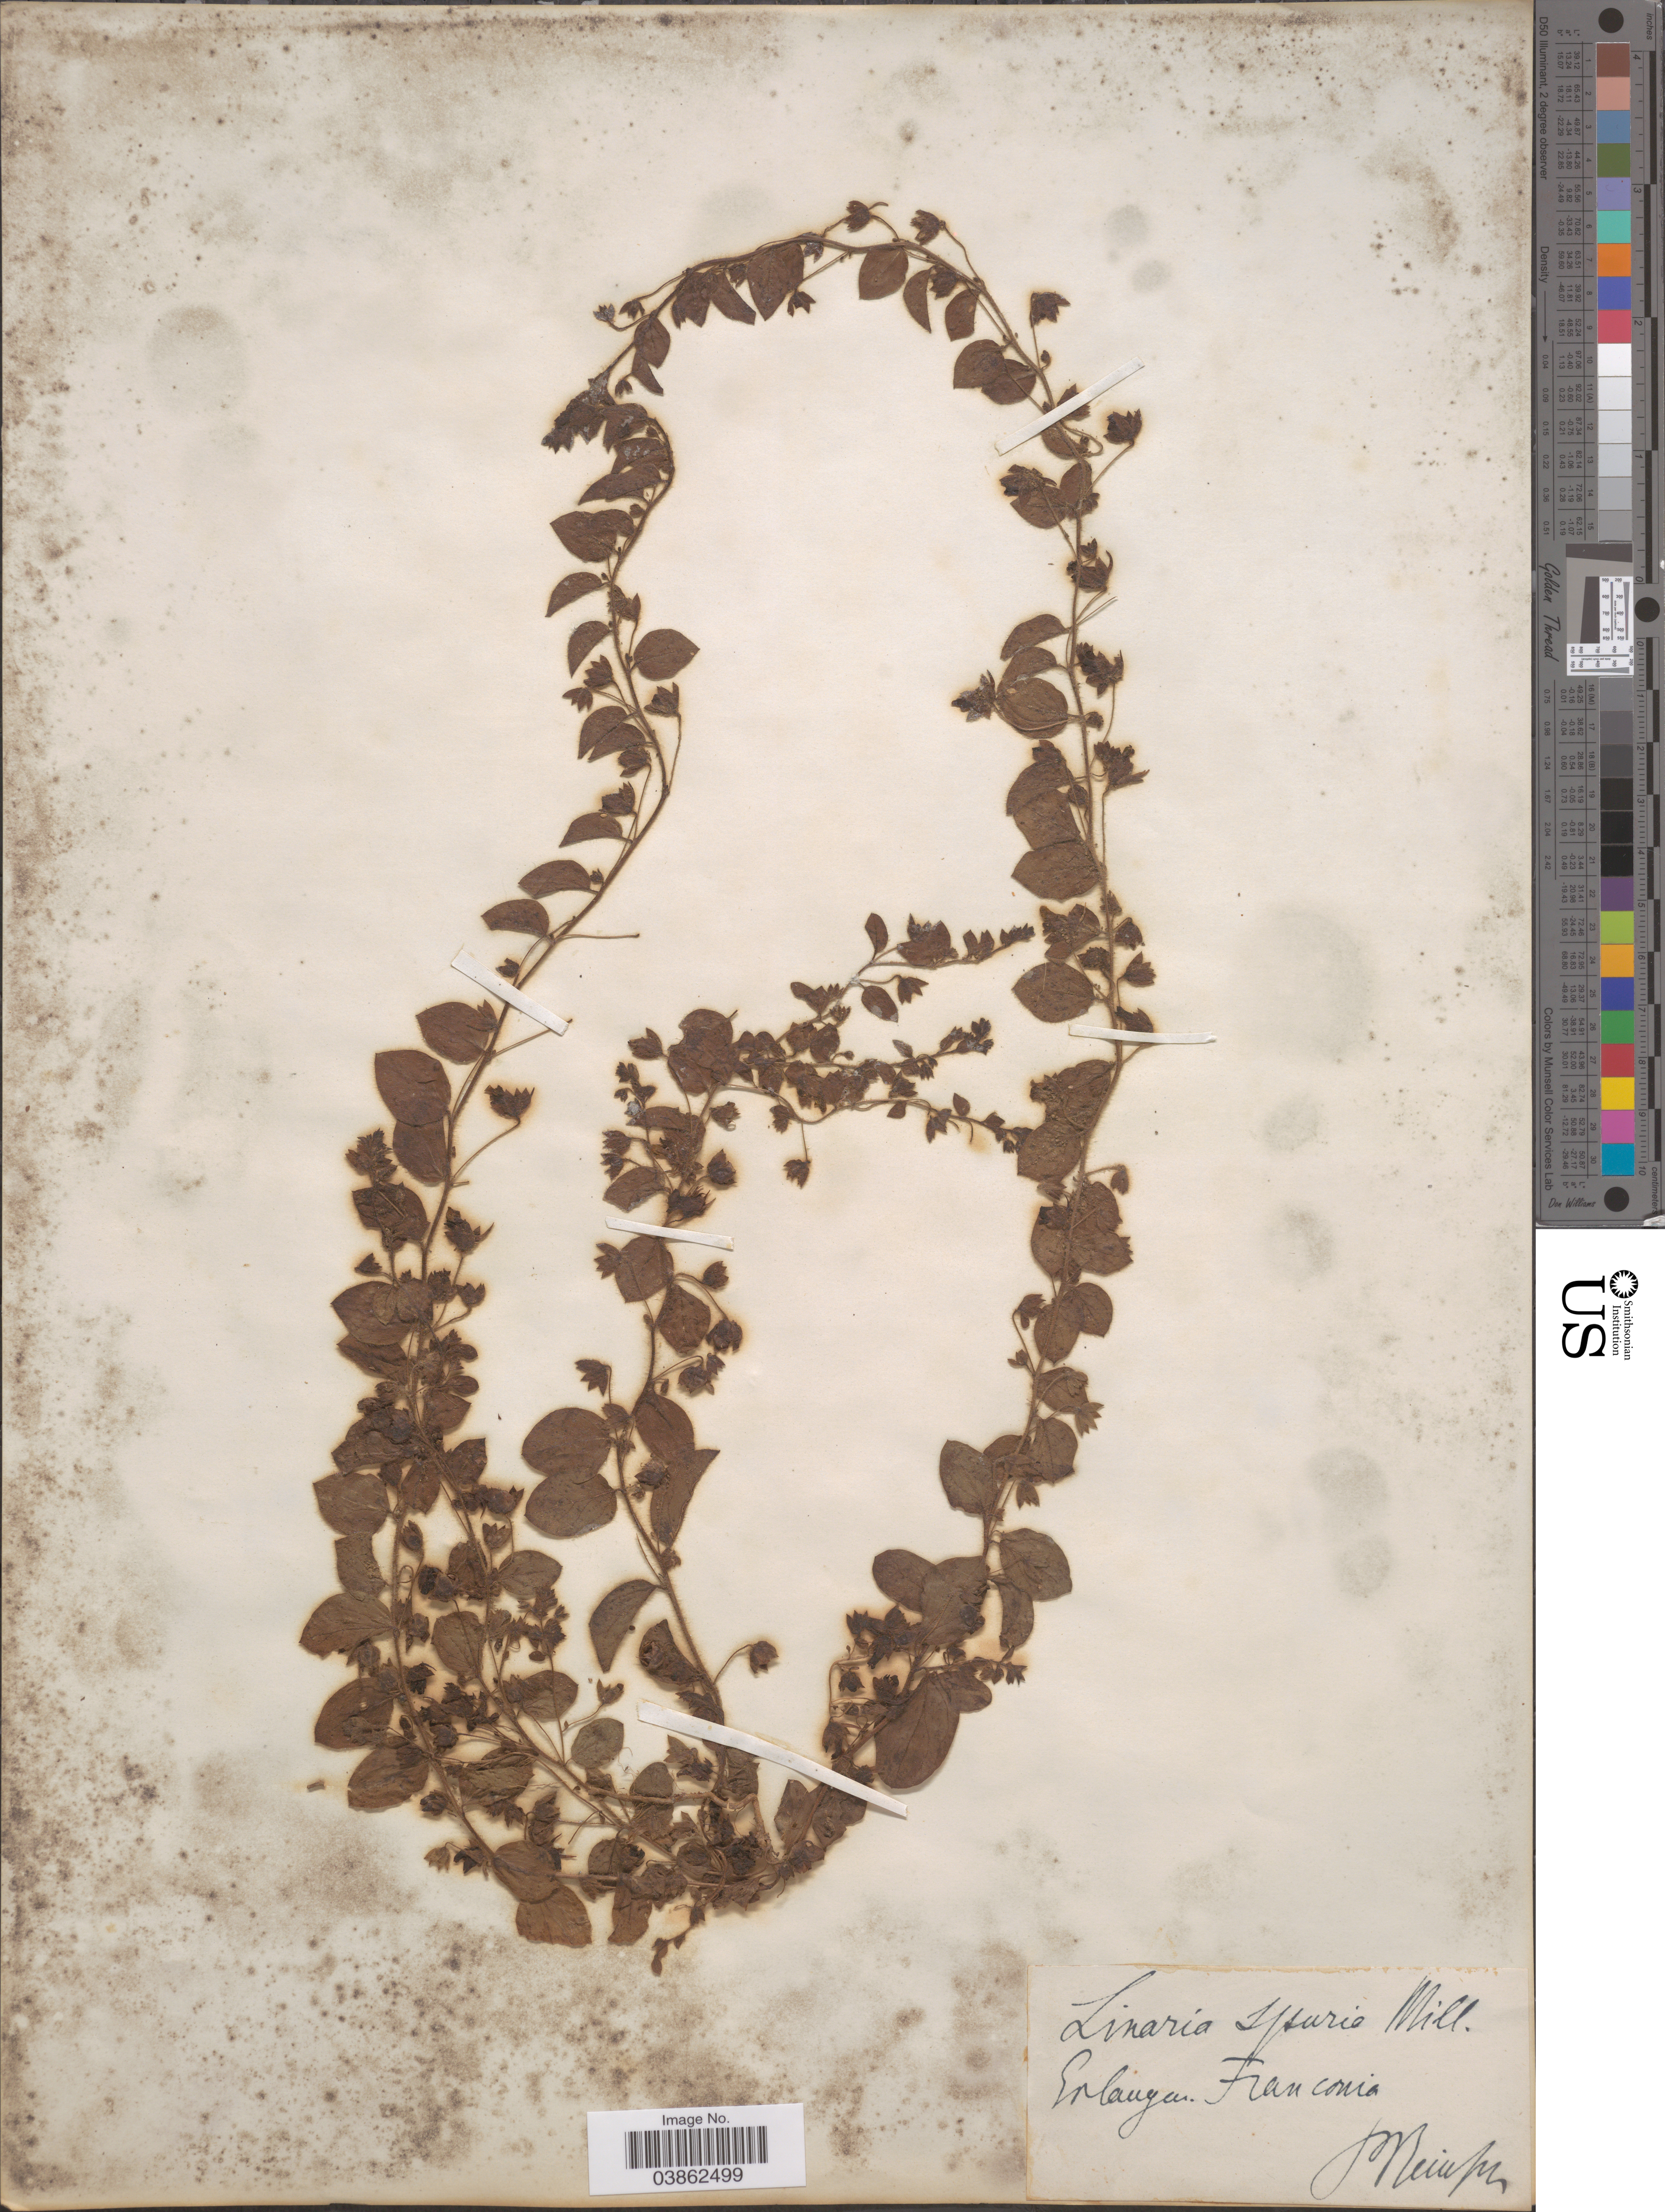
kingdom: Plantae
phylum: Tracheophyta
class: Magnoliopsida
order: Lamiales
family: Plantaginaceae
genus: Elatinoides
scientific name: Elatinoides spuria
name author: (L.) Wettst.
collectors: P. Reinsch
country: Germany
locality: Erlangen. Franconia.